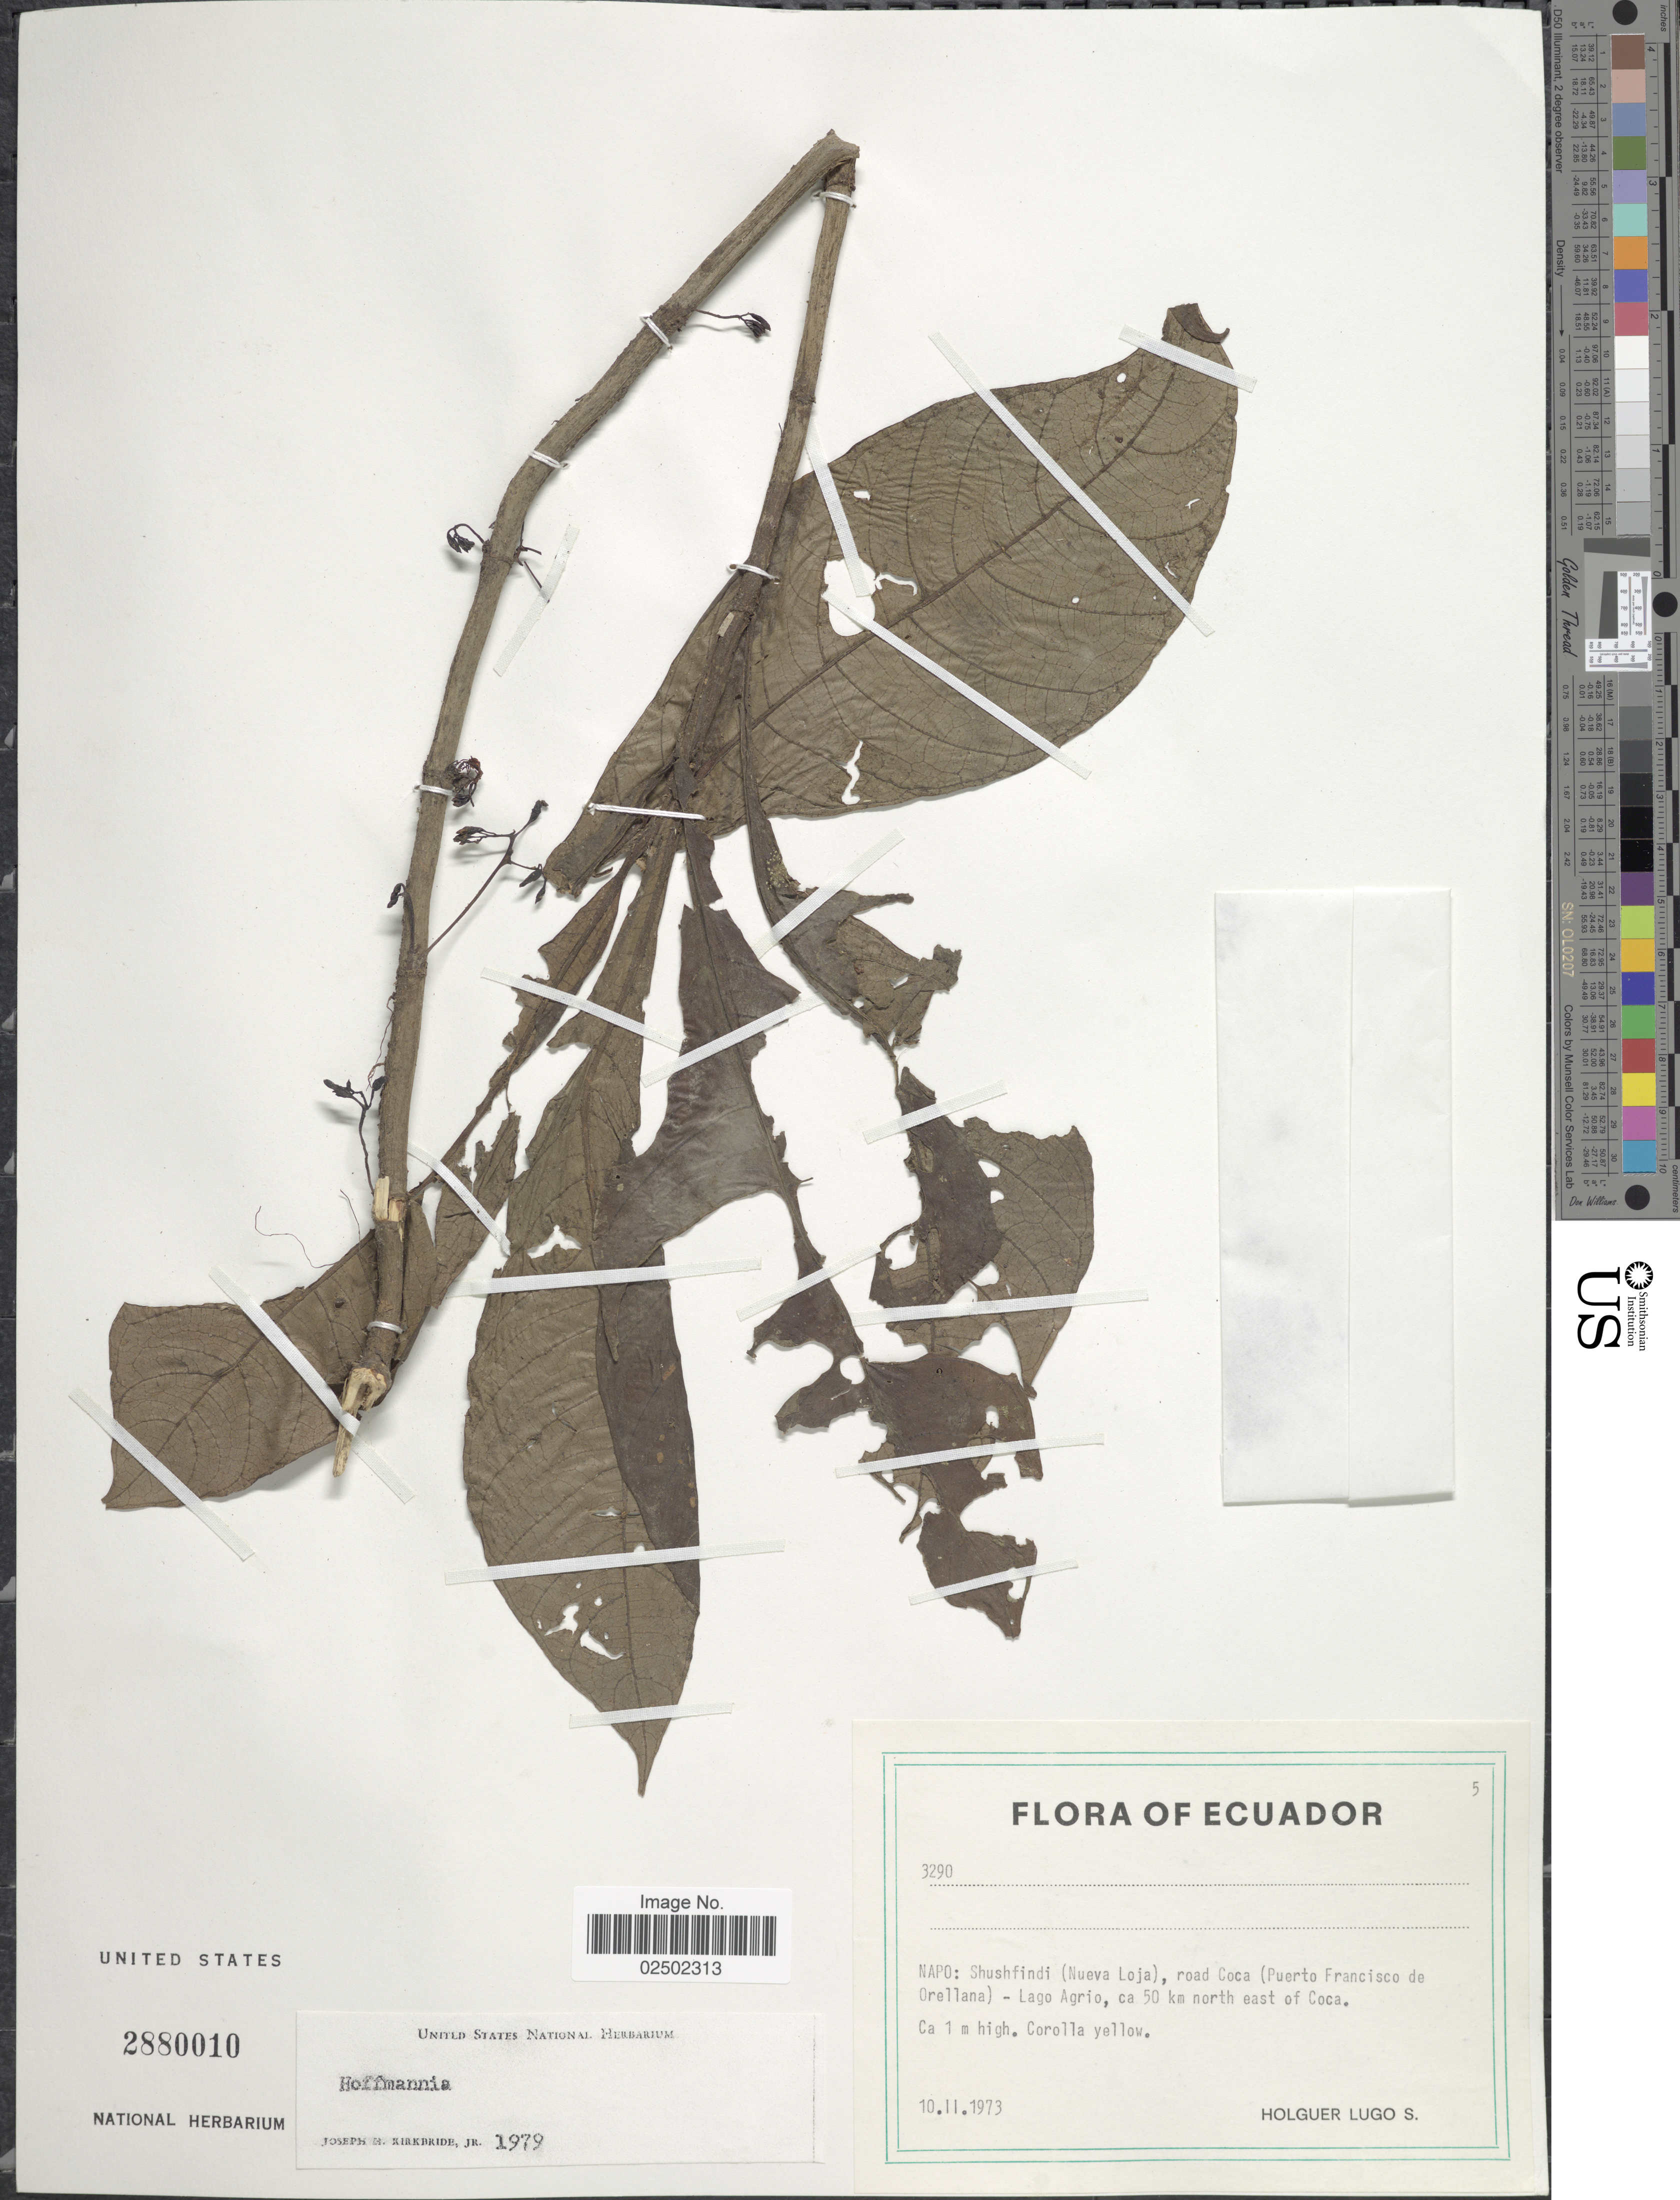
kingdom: Plantae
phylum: Tracheophyta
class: Magnoliopsida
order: Gentianales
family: Rubiaceae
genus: Hoffmannia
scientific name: Hoffmannia sp.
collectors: H. Lugo S.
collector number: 3290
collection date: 1973-02-10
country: Ecuador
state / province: Napo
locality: Napo: Shushfindi (Nueva Loja) road Coca (Puerto Francisco de Orellana) Lago Agrio, 50 km north east of Coca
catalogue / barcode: US 2880010